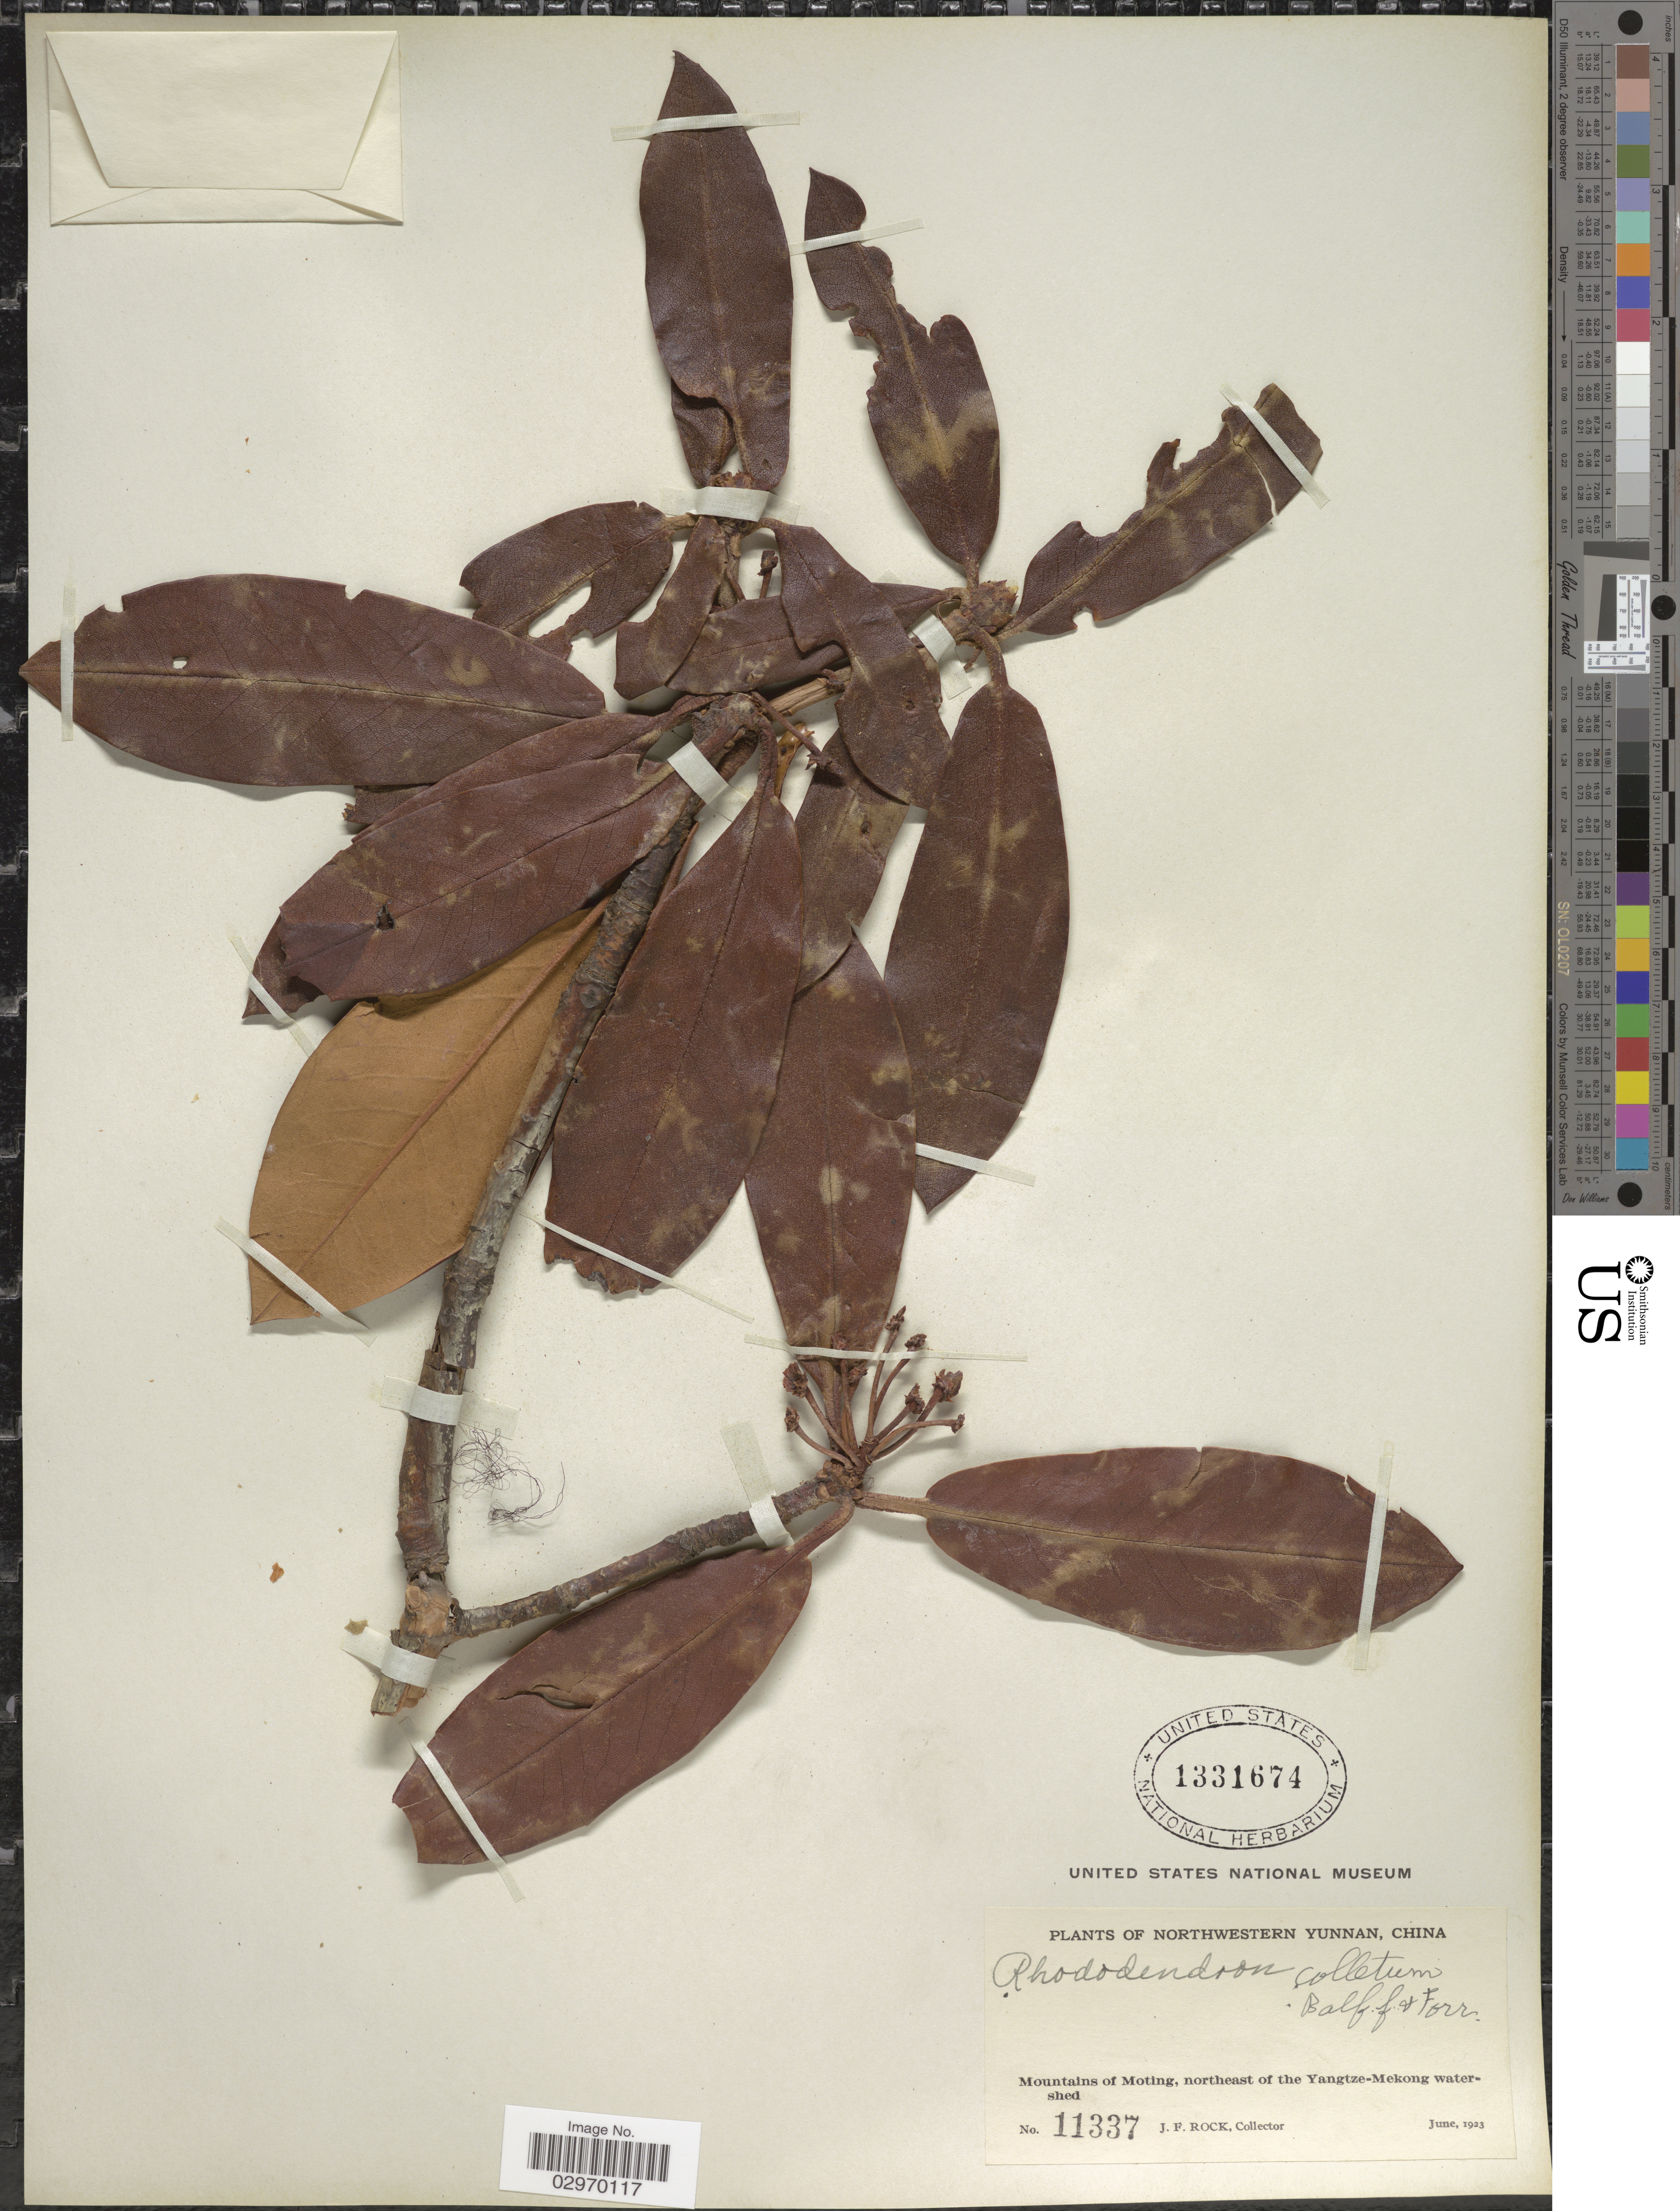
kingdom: Plantae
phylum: Tracheophyta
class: Magnoliopsida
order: Ericales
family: Ericaceae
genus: Rhododendron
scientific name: Rhododendron colletum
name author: Balf. f. & Forrest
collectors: J. Rock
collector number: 11337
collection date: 1923-06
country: China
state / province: Yunnan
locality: Northwestern Yunnan. Mountains of Moting, northeast above the Yangtze-Mekong watershed.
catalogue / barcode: US 1331674